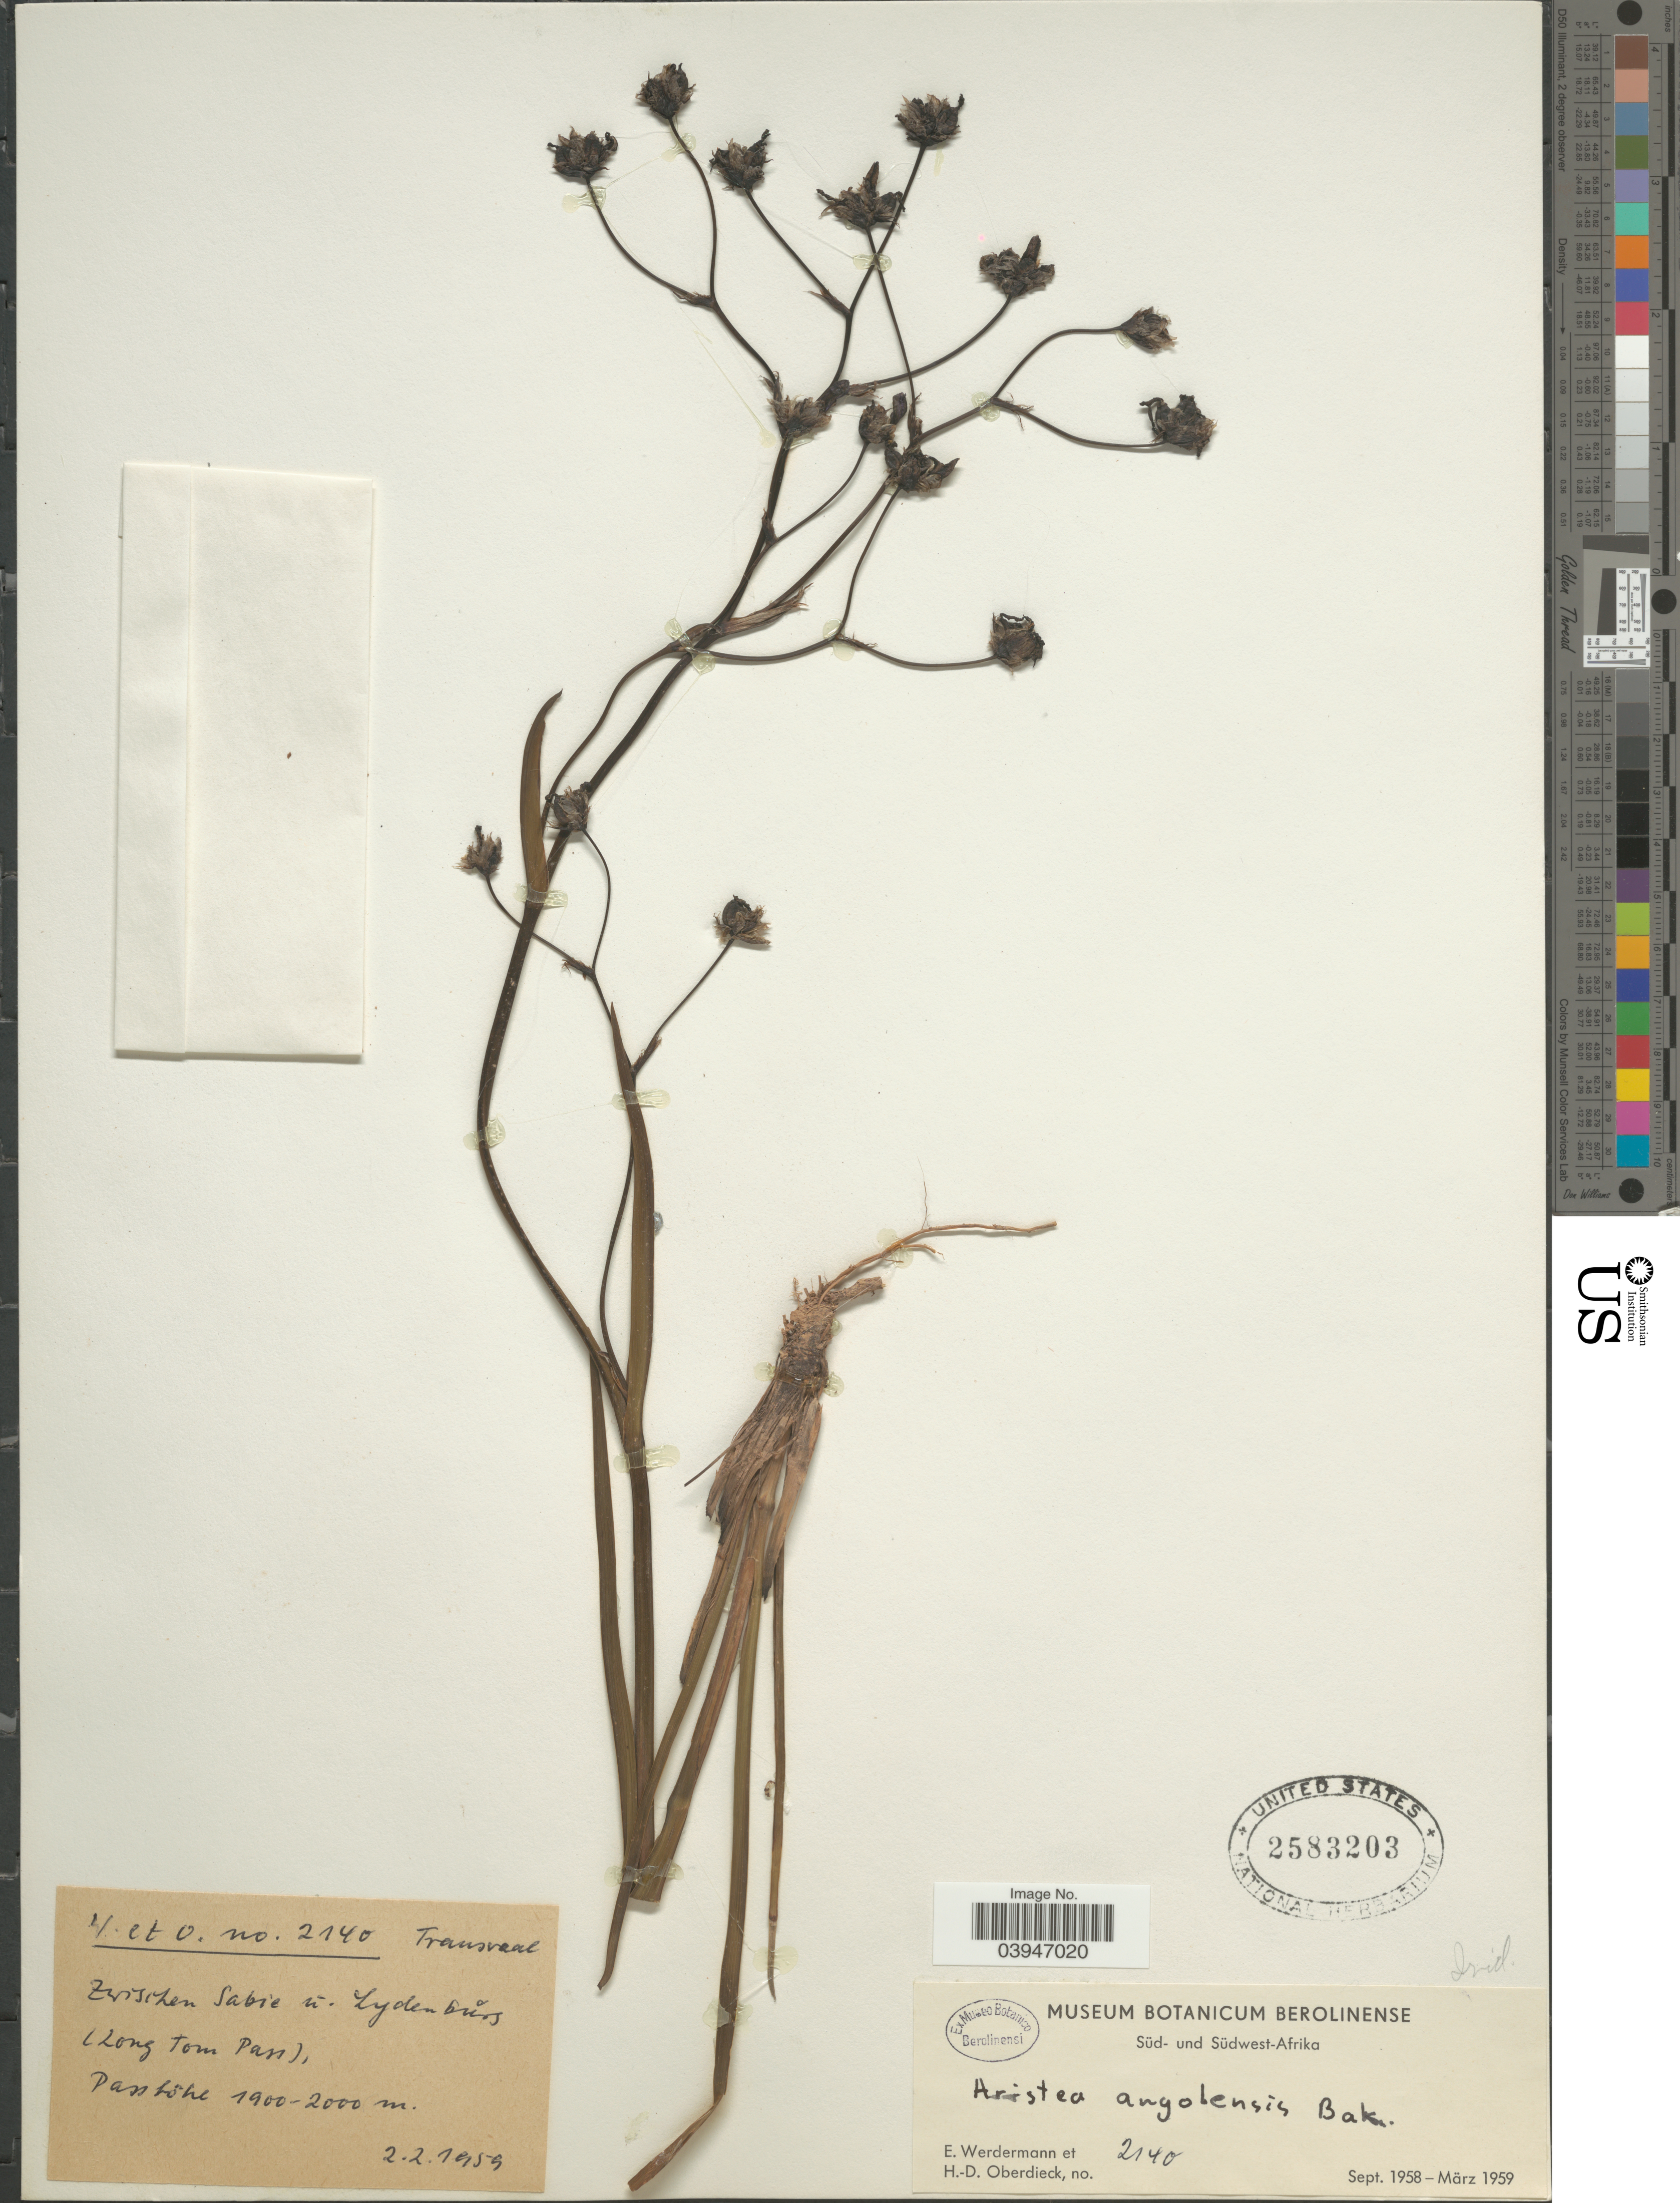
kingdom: Plantae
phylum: Tracheophyta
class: Liliopsida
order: Asparagales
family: Iridaceae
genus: Aristea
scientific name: Aristea angolensis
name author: Baker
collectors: E. Werdermann & H. Oberdieck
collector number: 2140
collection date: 1959-02-02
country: South Africa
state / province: Mpumalanga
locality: Transvaal. Zwischen Sabie in Lydenburg (Long tom Pass).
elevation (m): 1900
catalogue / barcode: US 2583203